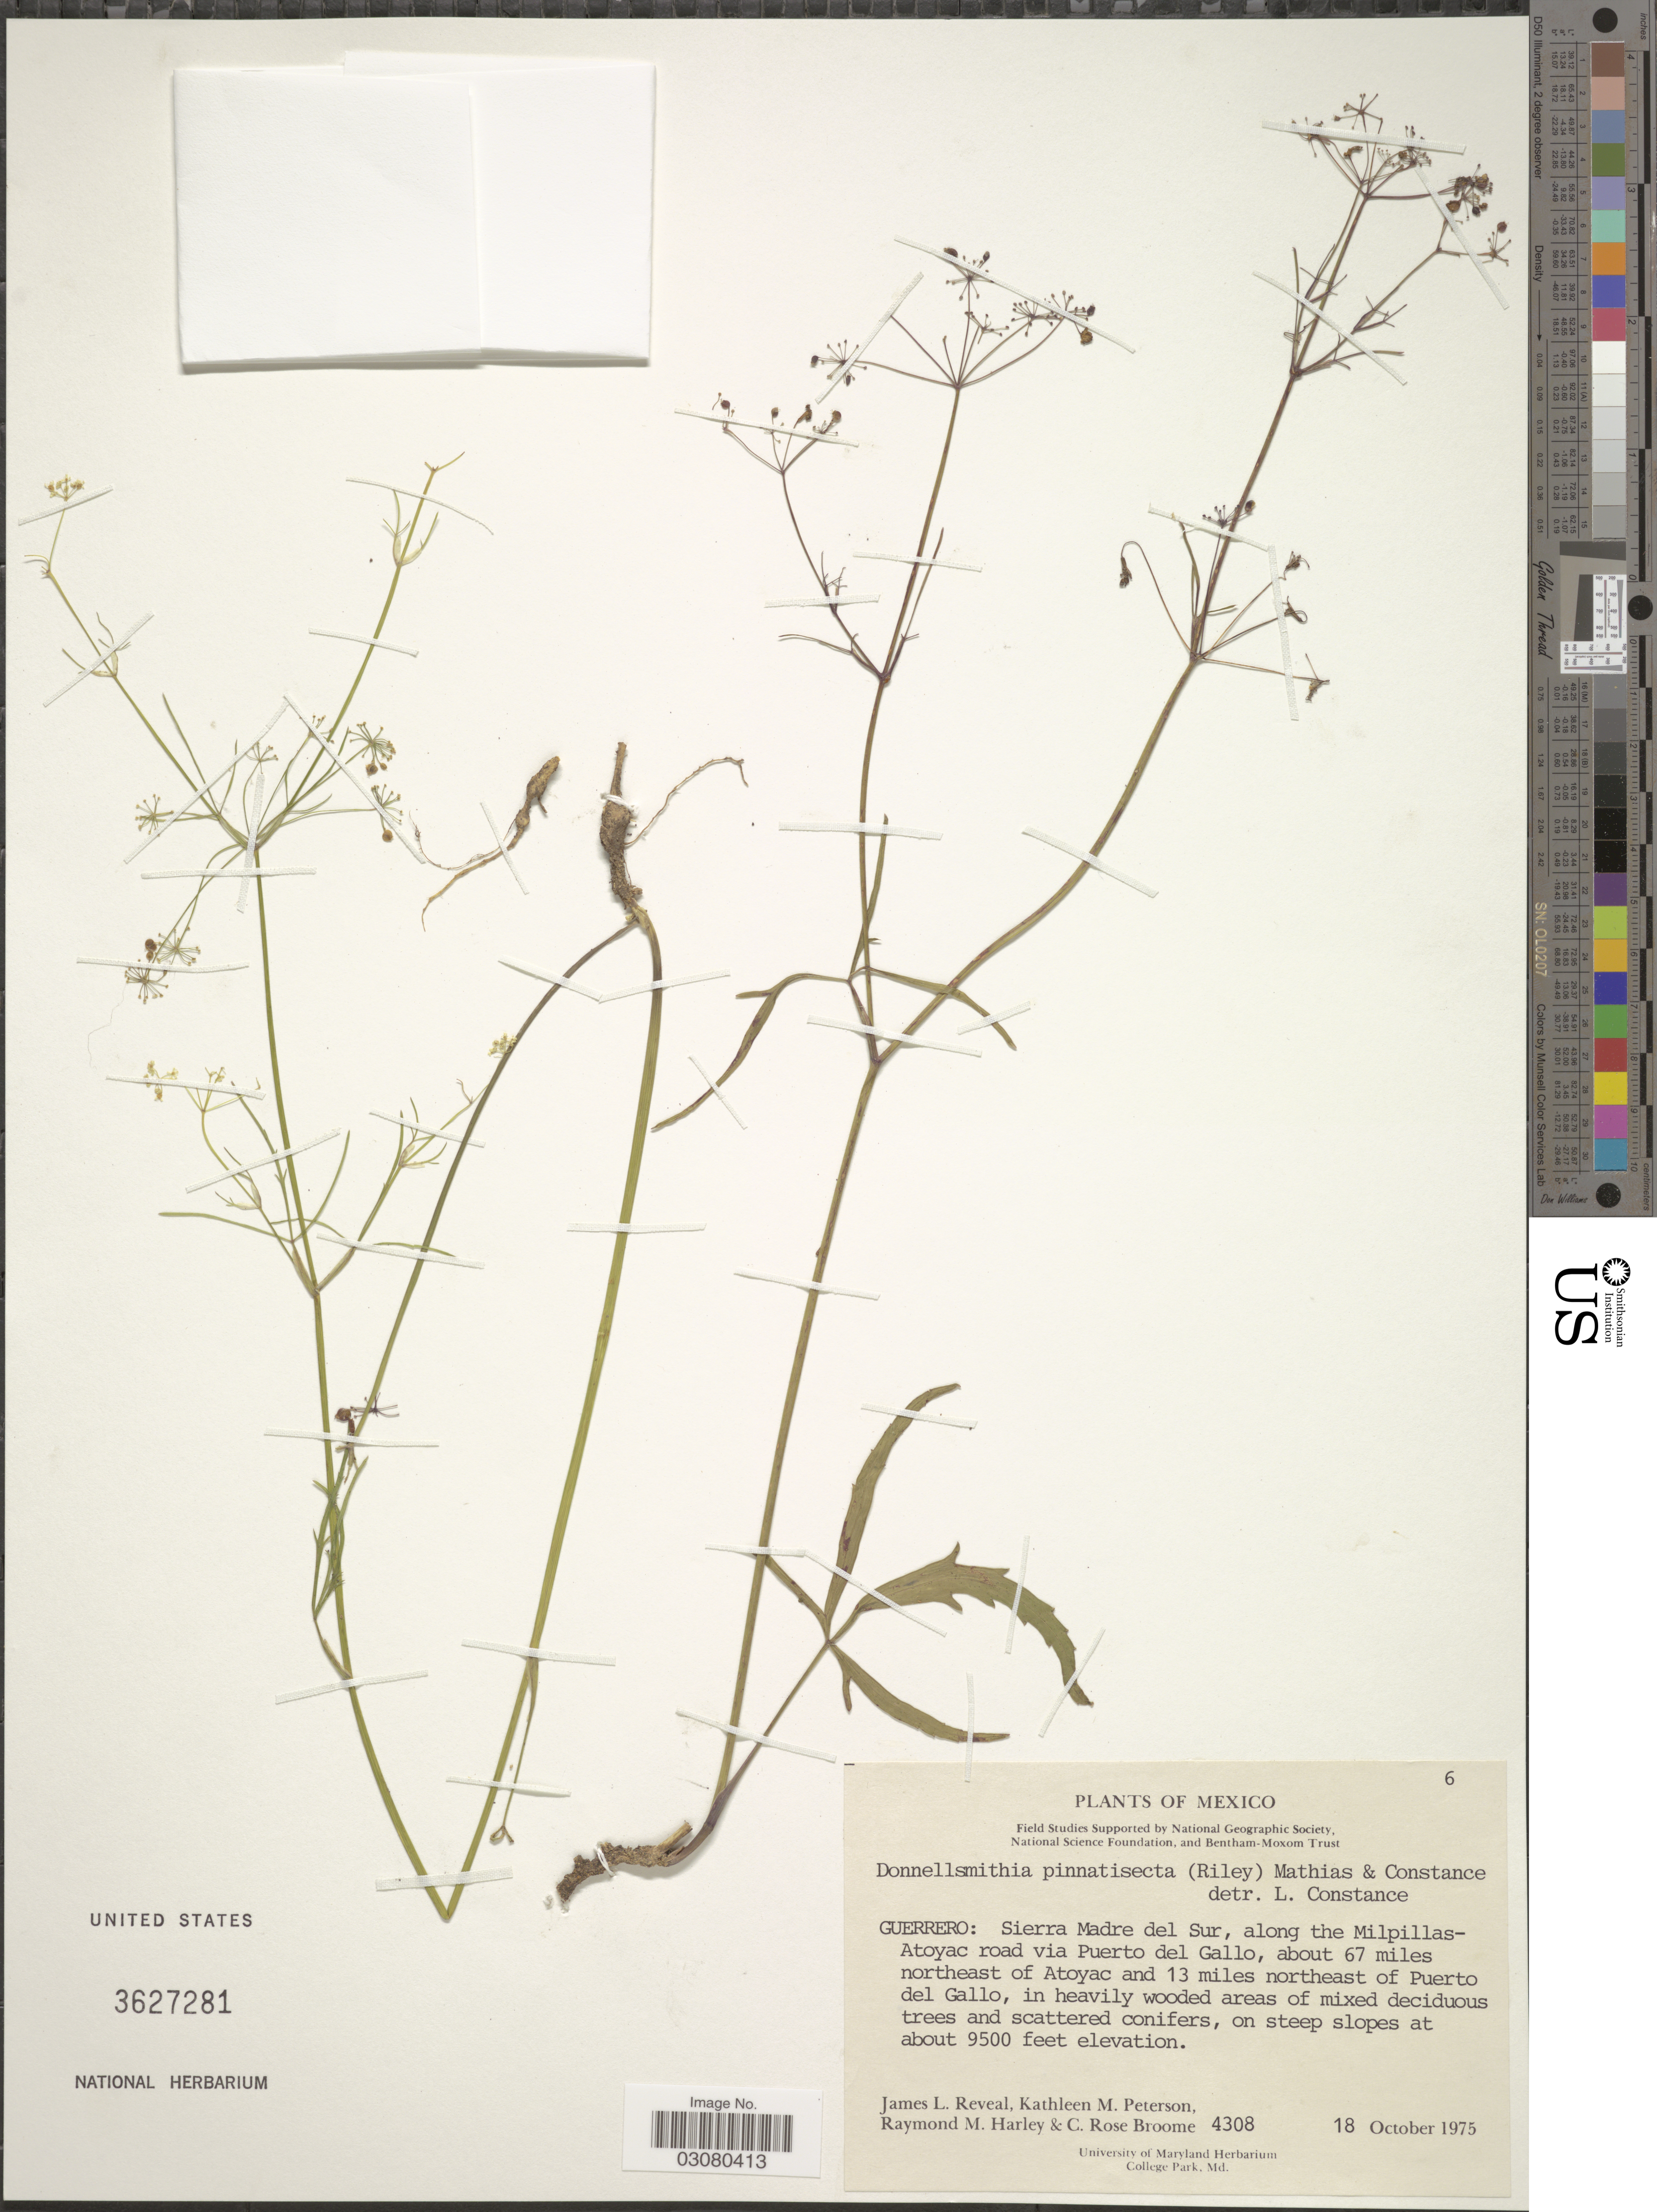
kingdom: Plantae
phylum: Tracheophyta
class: Magnoliopsida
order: Apiales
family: Apiaceae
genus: Donnellsmithia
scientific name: Donnellsmithia pinnatisecta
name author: (L. Riley) Mathias & Constance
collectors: J. L. Reveal, K. Peterson, R. M. Harley & C. R. Broome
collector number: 4308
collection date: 1975-10-18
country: Mexico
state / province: Guerrero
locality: Sierra Madre del Sur, along the Milpillas-Atoyac road via Puerto del Gallo, about 67 miles northeast of Atoyac and 13 miles northeast of Puerto del Gallo.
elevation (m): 2896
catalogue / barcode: US 3627281